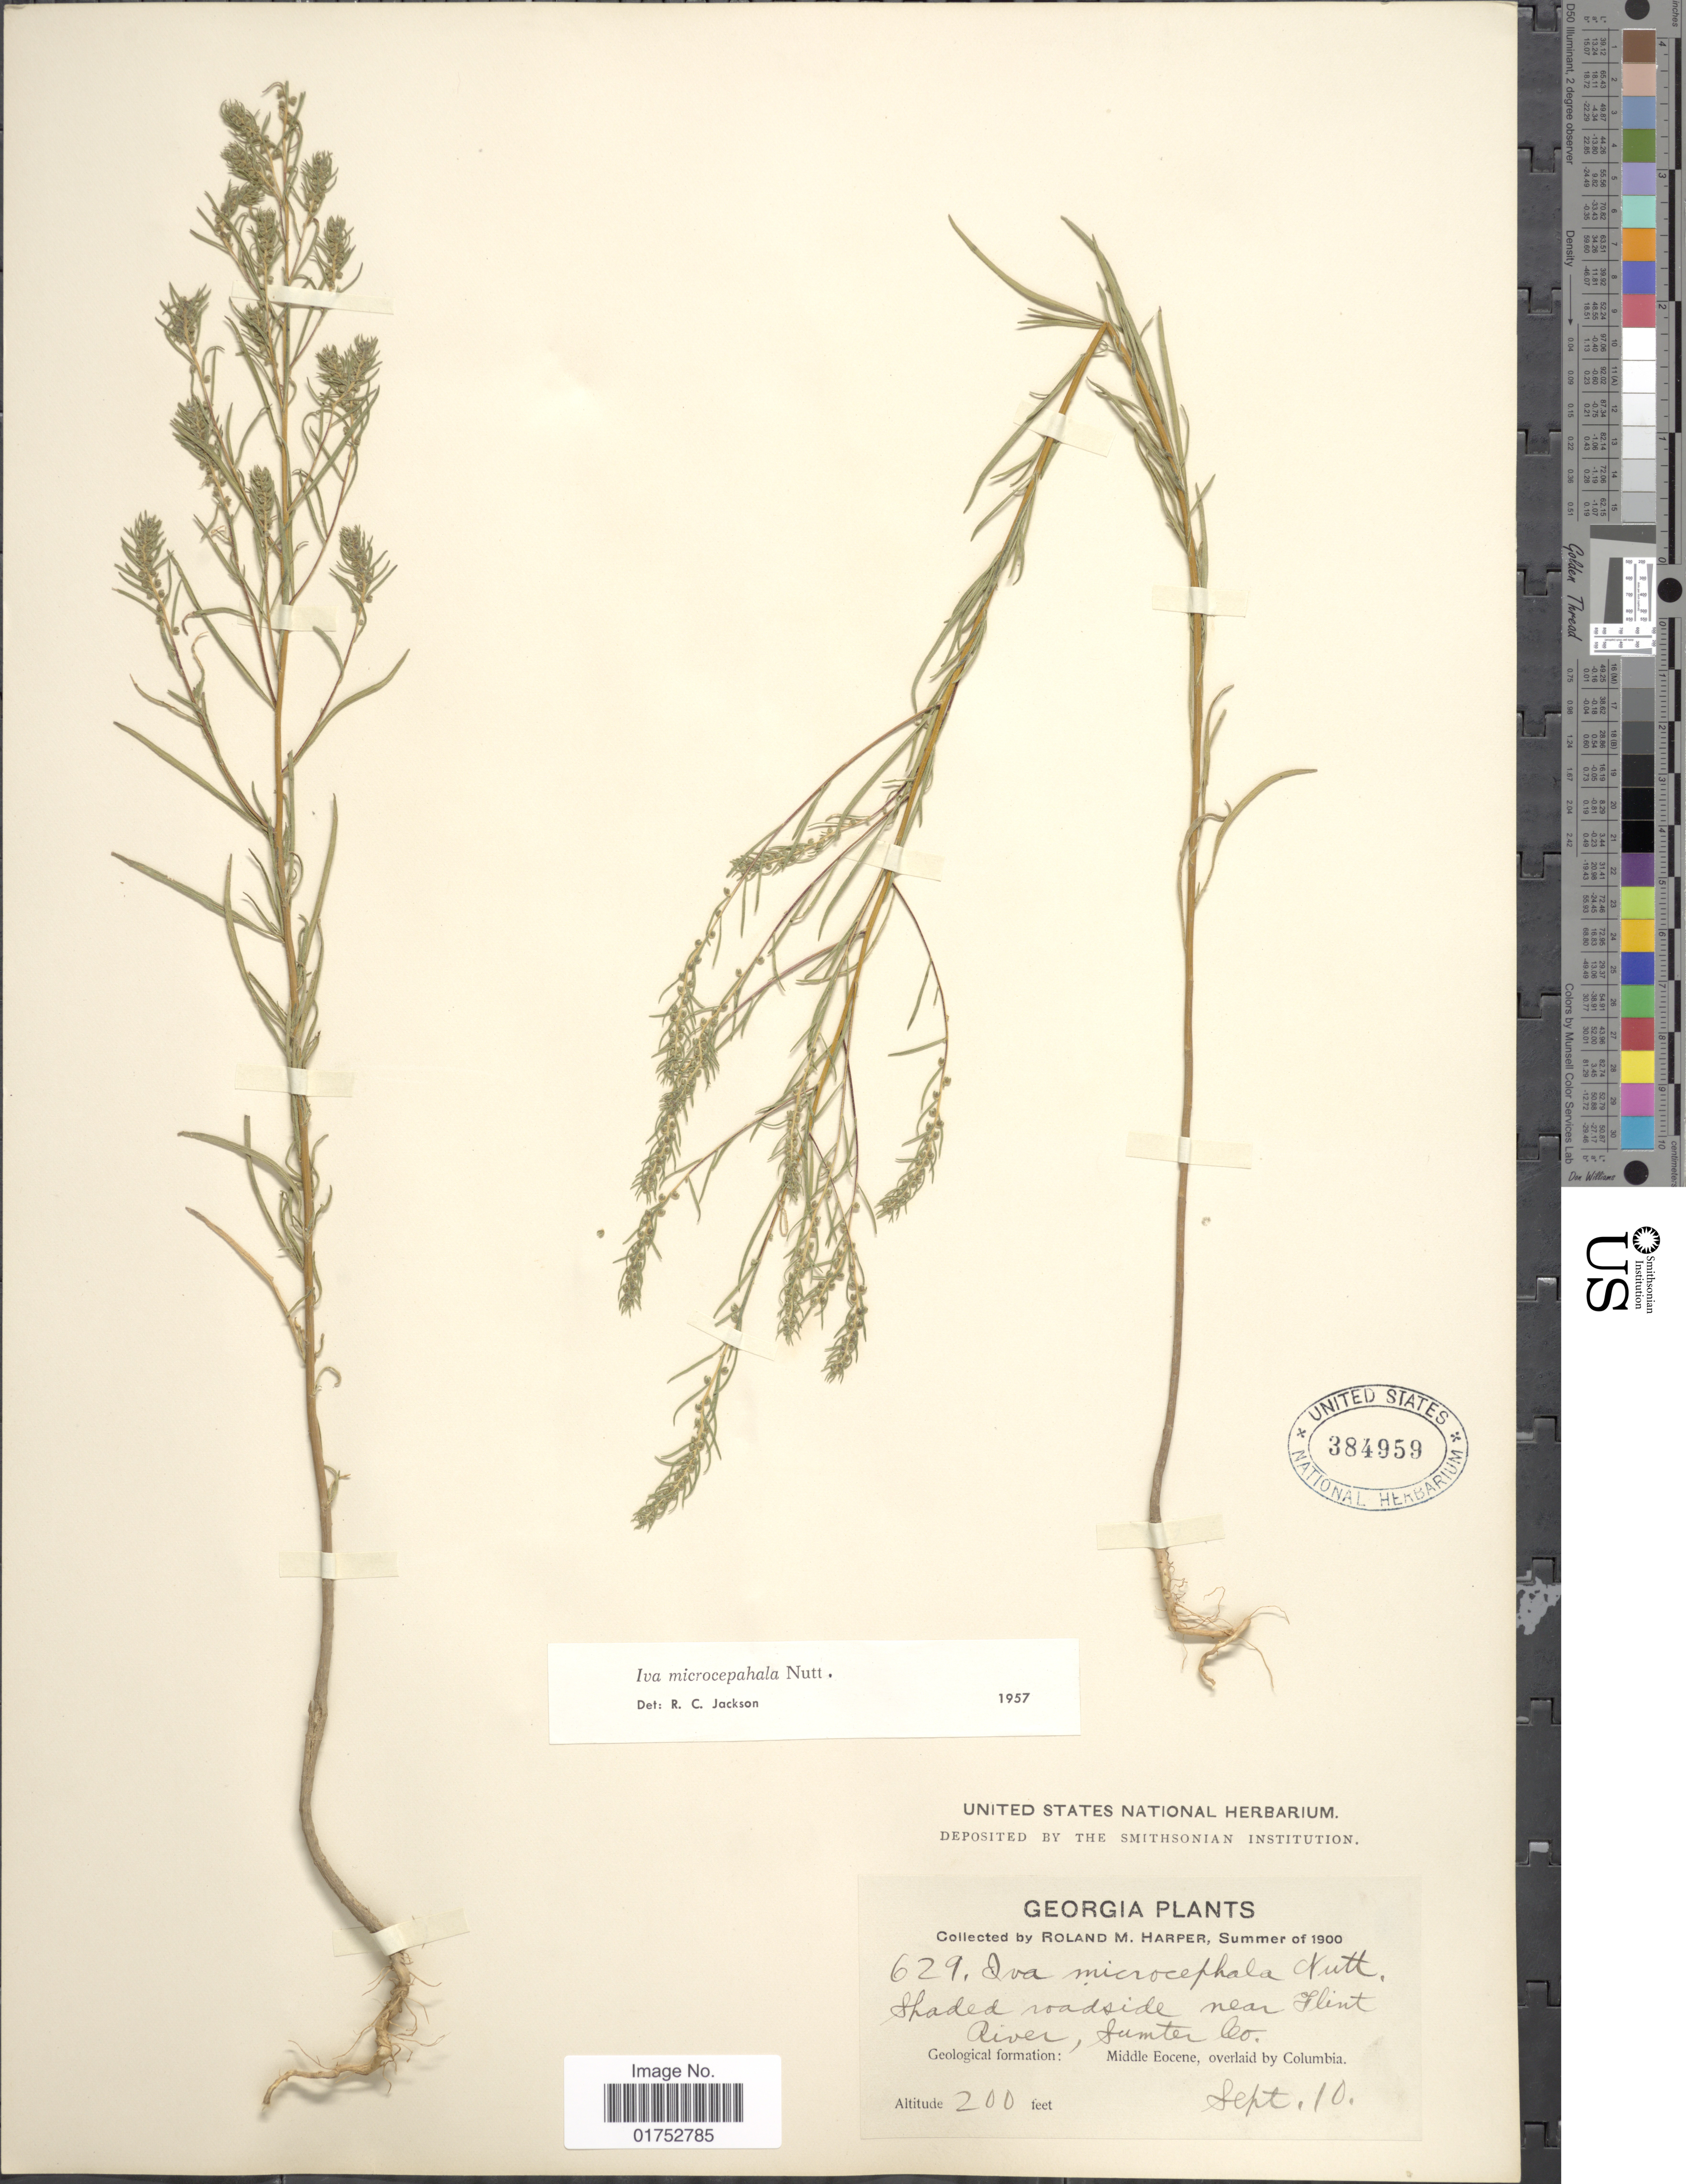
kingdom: Plantae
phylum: Tracheophyta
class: Magnoliopsida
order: Asterales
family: Asteraceae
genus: Iva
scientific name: Iva microcephala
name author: Nutt.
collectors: R. M. Harper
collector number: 629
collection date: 1900-09-10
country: United States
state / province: Georgia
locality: Near Flint River, Sumter Co.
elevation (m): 61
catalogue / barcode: US 384959